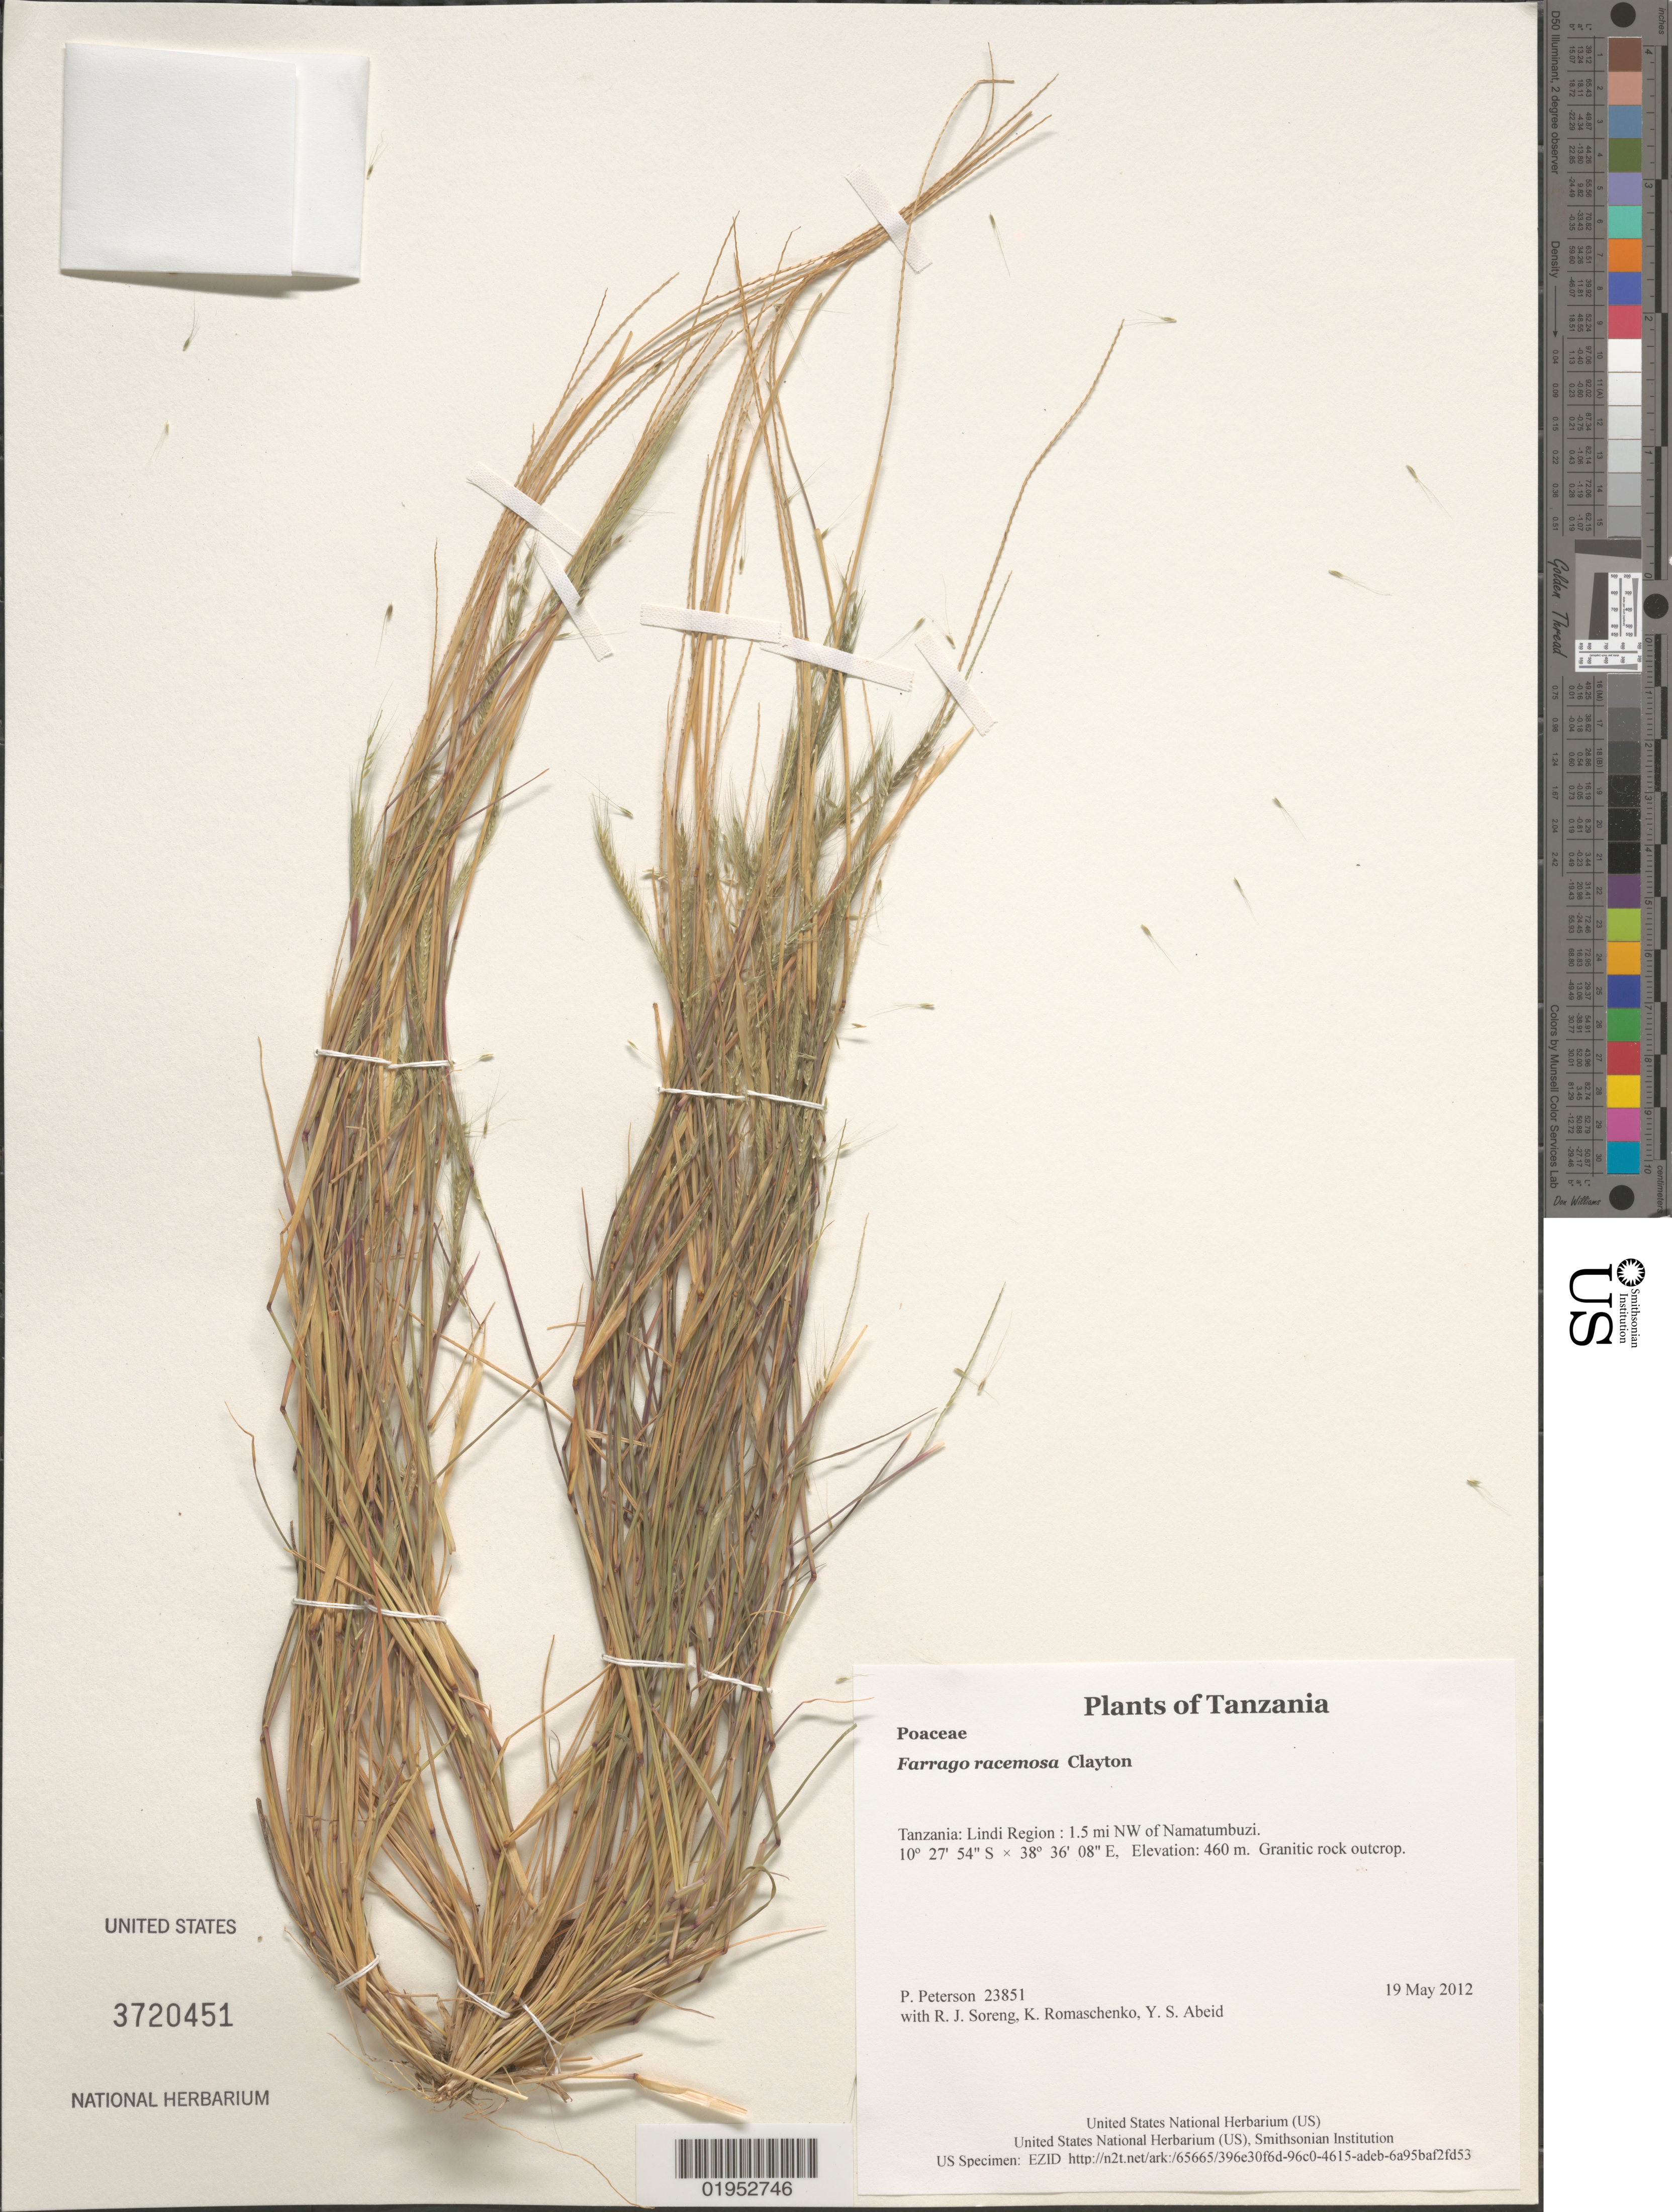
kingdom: Plantae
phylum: Tracheophyta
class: Liliopsida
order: Poales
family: Poaceae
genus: Farrago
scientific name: Farrago racemosa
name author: Clayton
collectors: P. M. Peterson, R. J. Soreng, K. Romaschenko & Y. Abeid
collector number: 23851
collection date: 2012-05-19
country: Tanzania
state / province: Lindi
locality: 1.5 mi NW of Namatumbuzi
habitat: Granitic rock outcrop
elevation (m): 460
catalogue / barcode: US 3720451